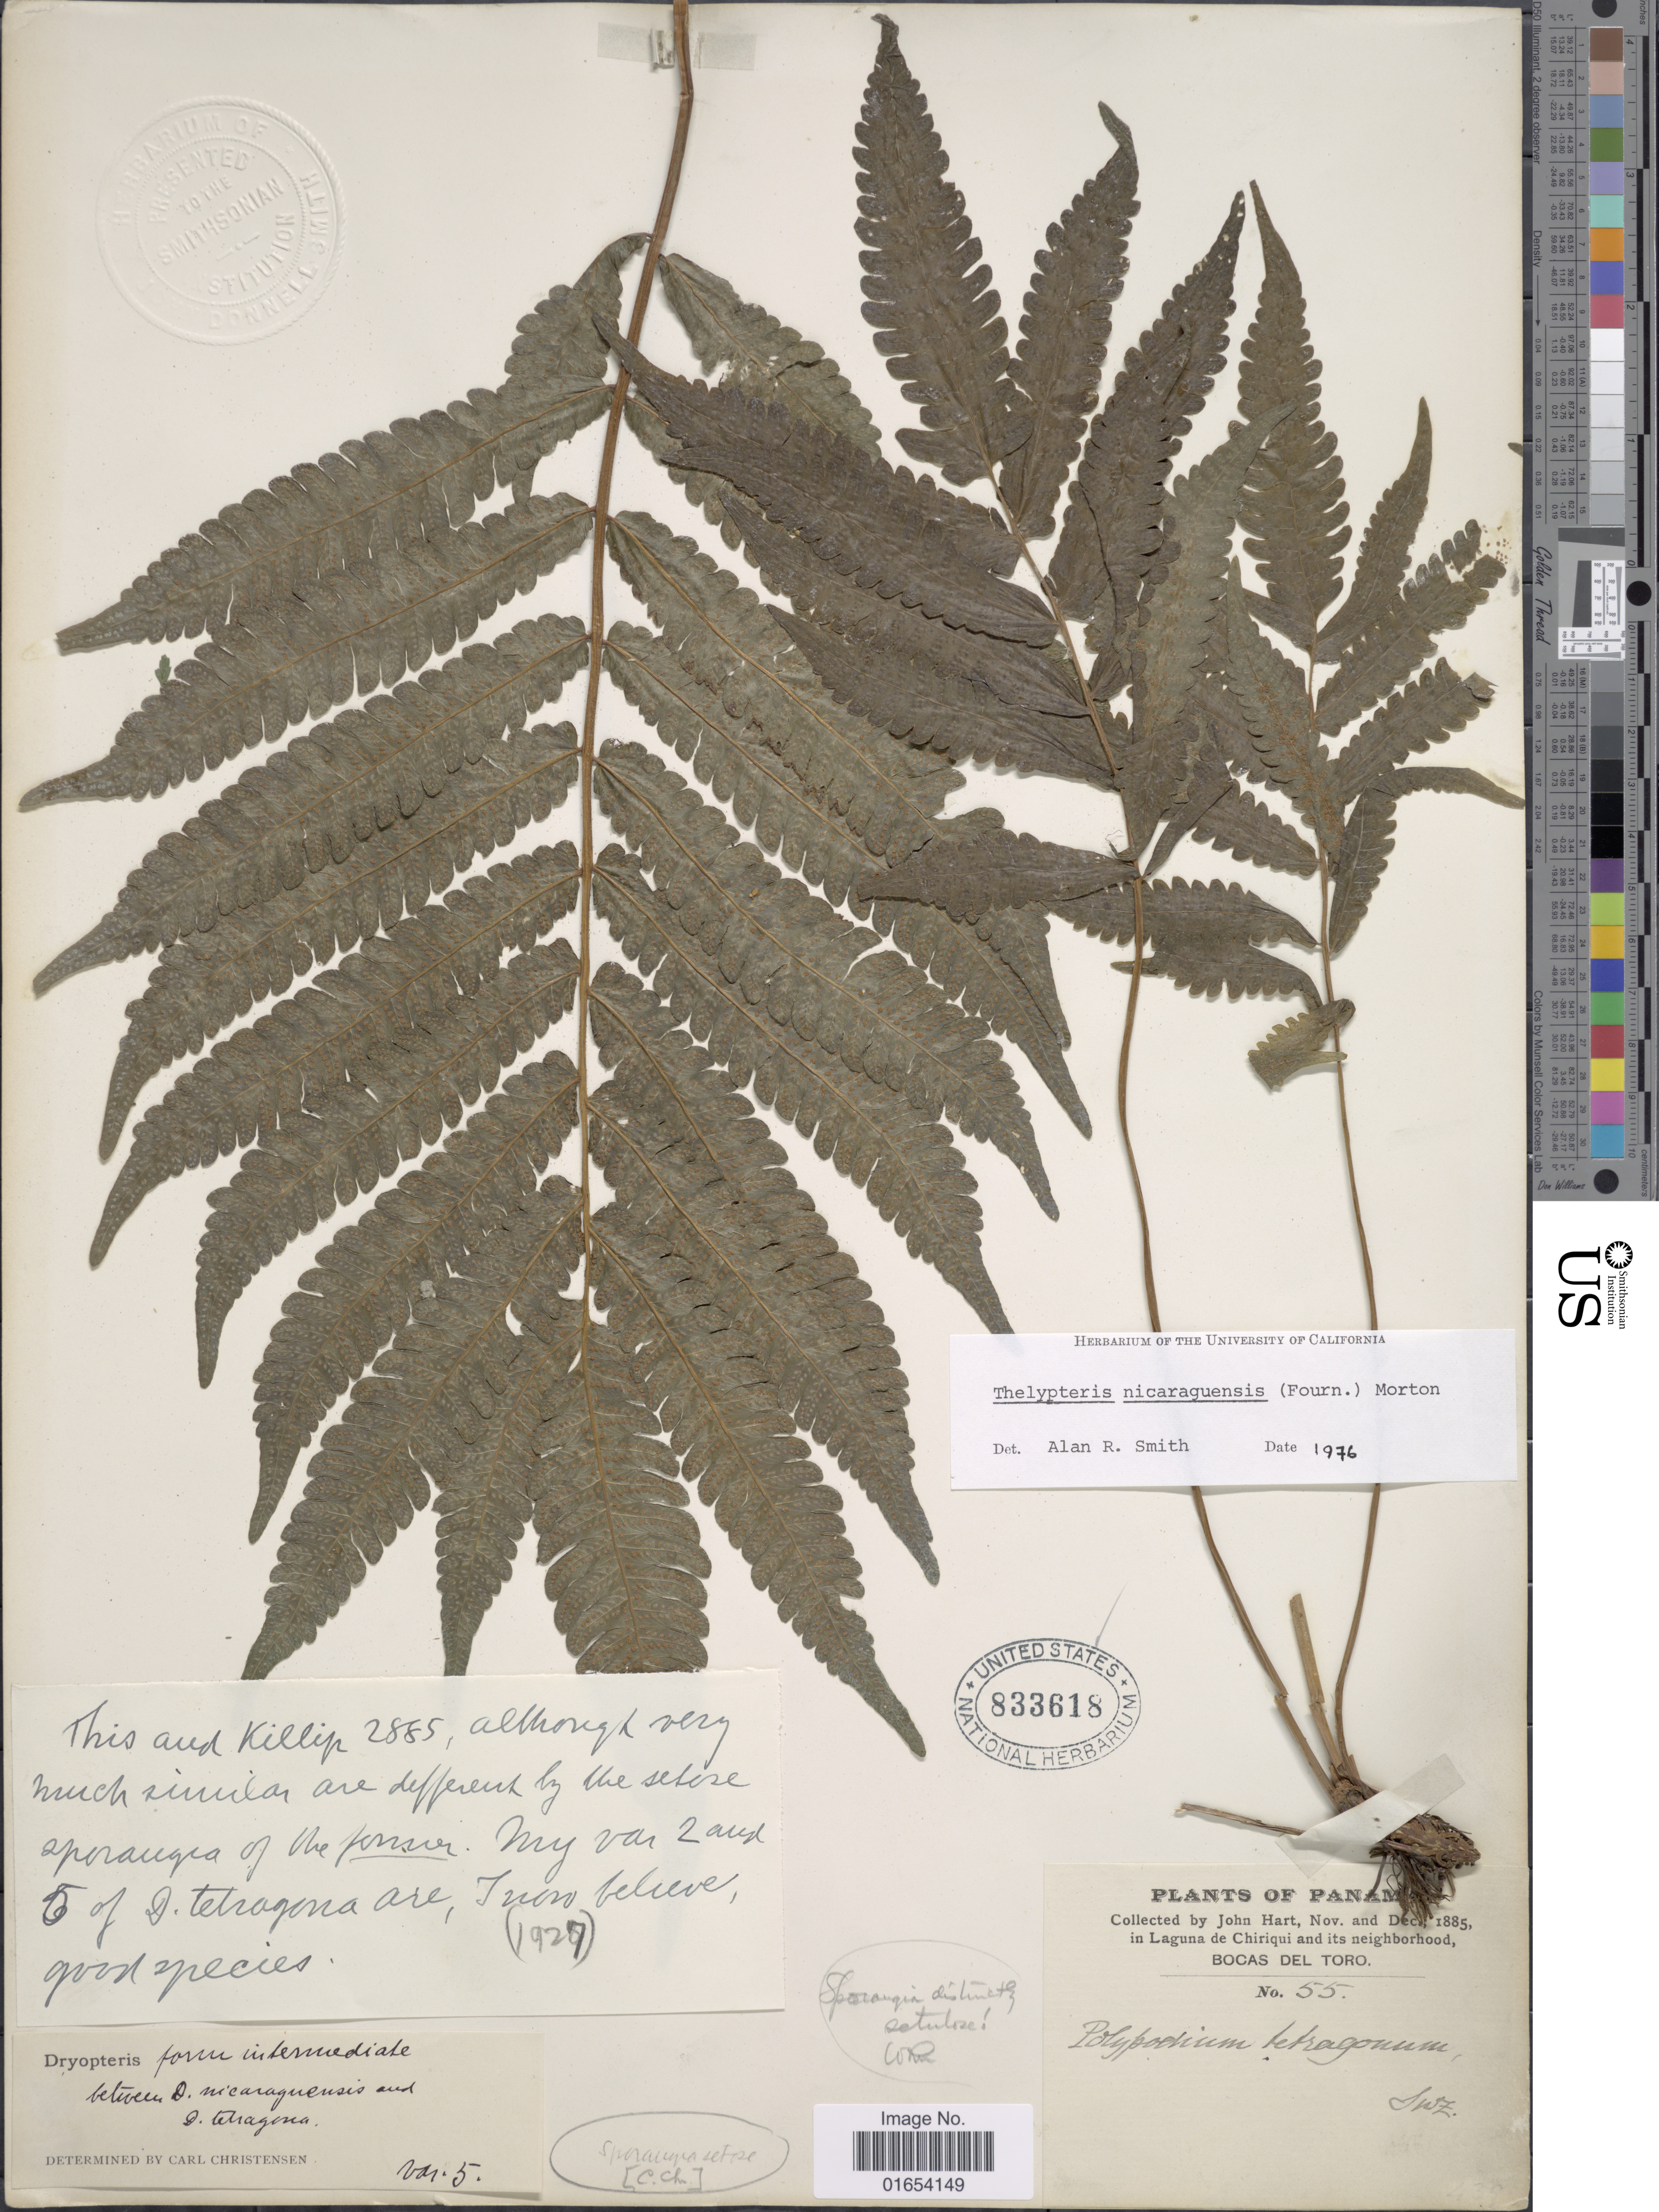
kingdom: Plantae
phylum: Tracheophyta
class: Polypodiopsida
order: Polypodiales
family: Thelypteridaceae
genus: Goniopteris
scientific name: Goniopteris nicaraguensis (C. Chr.) comb. nov., ined 2015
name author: (C. Chr.)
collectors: J. H. Hart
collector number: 55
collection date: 1885-11/1885-12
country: Panama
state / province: Bocas del Toro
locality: In Laguna de Chiriqui and its neighborhood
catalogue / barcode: US 833618